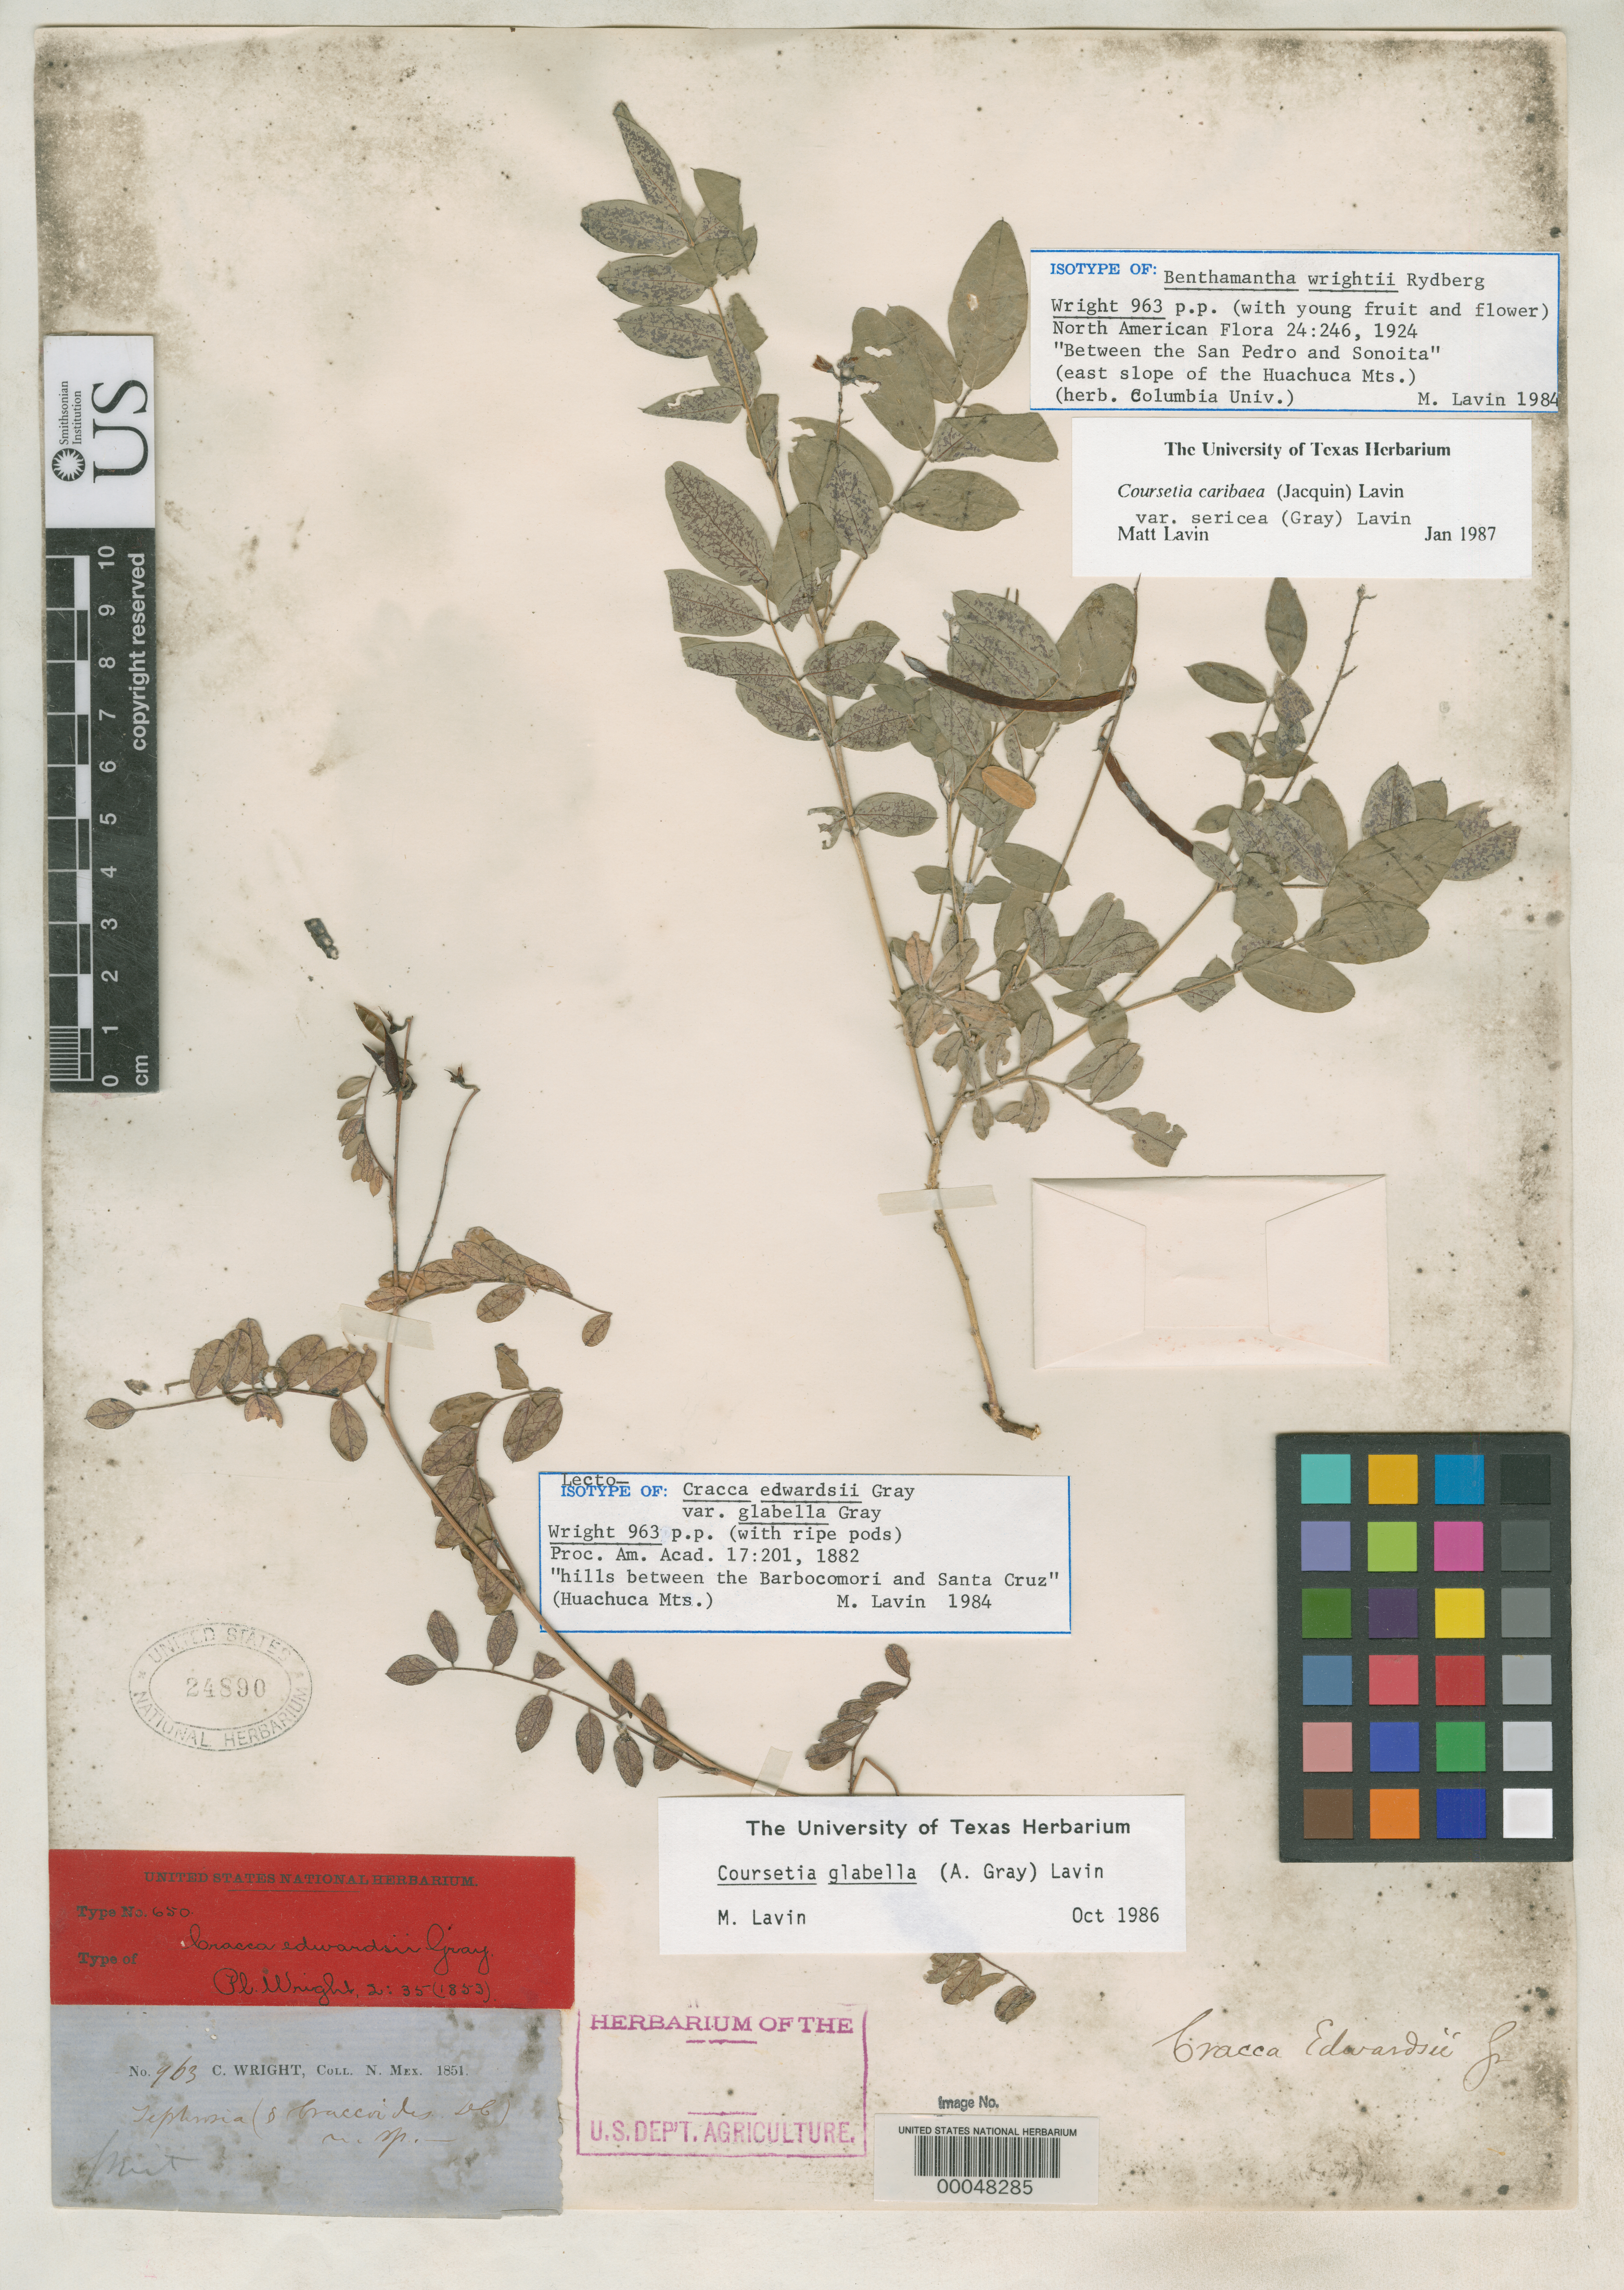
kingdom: Plantae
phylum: Tracheophyta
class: Magnoliopsida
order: Fabales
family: Fabaceae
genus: Benthamantha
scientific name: Benthamantha wrightii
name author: Rydb.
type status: Isotype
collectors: C. Wright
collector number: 963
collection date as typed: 1851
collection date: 1851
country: United States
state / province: Arizona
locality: Between San Pedro and Sonoita, E slope of Huachuca Mts.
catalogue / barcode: US 24890